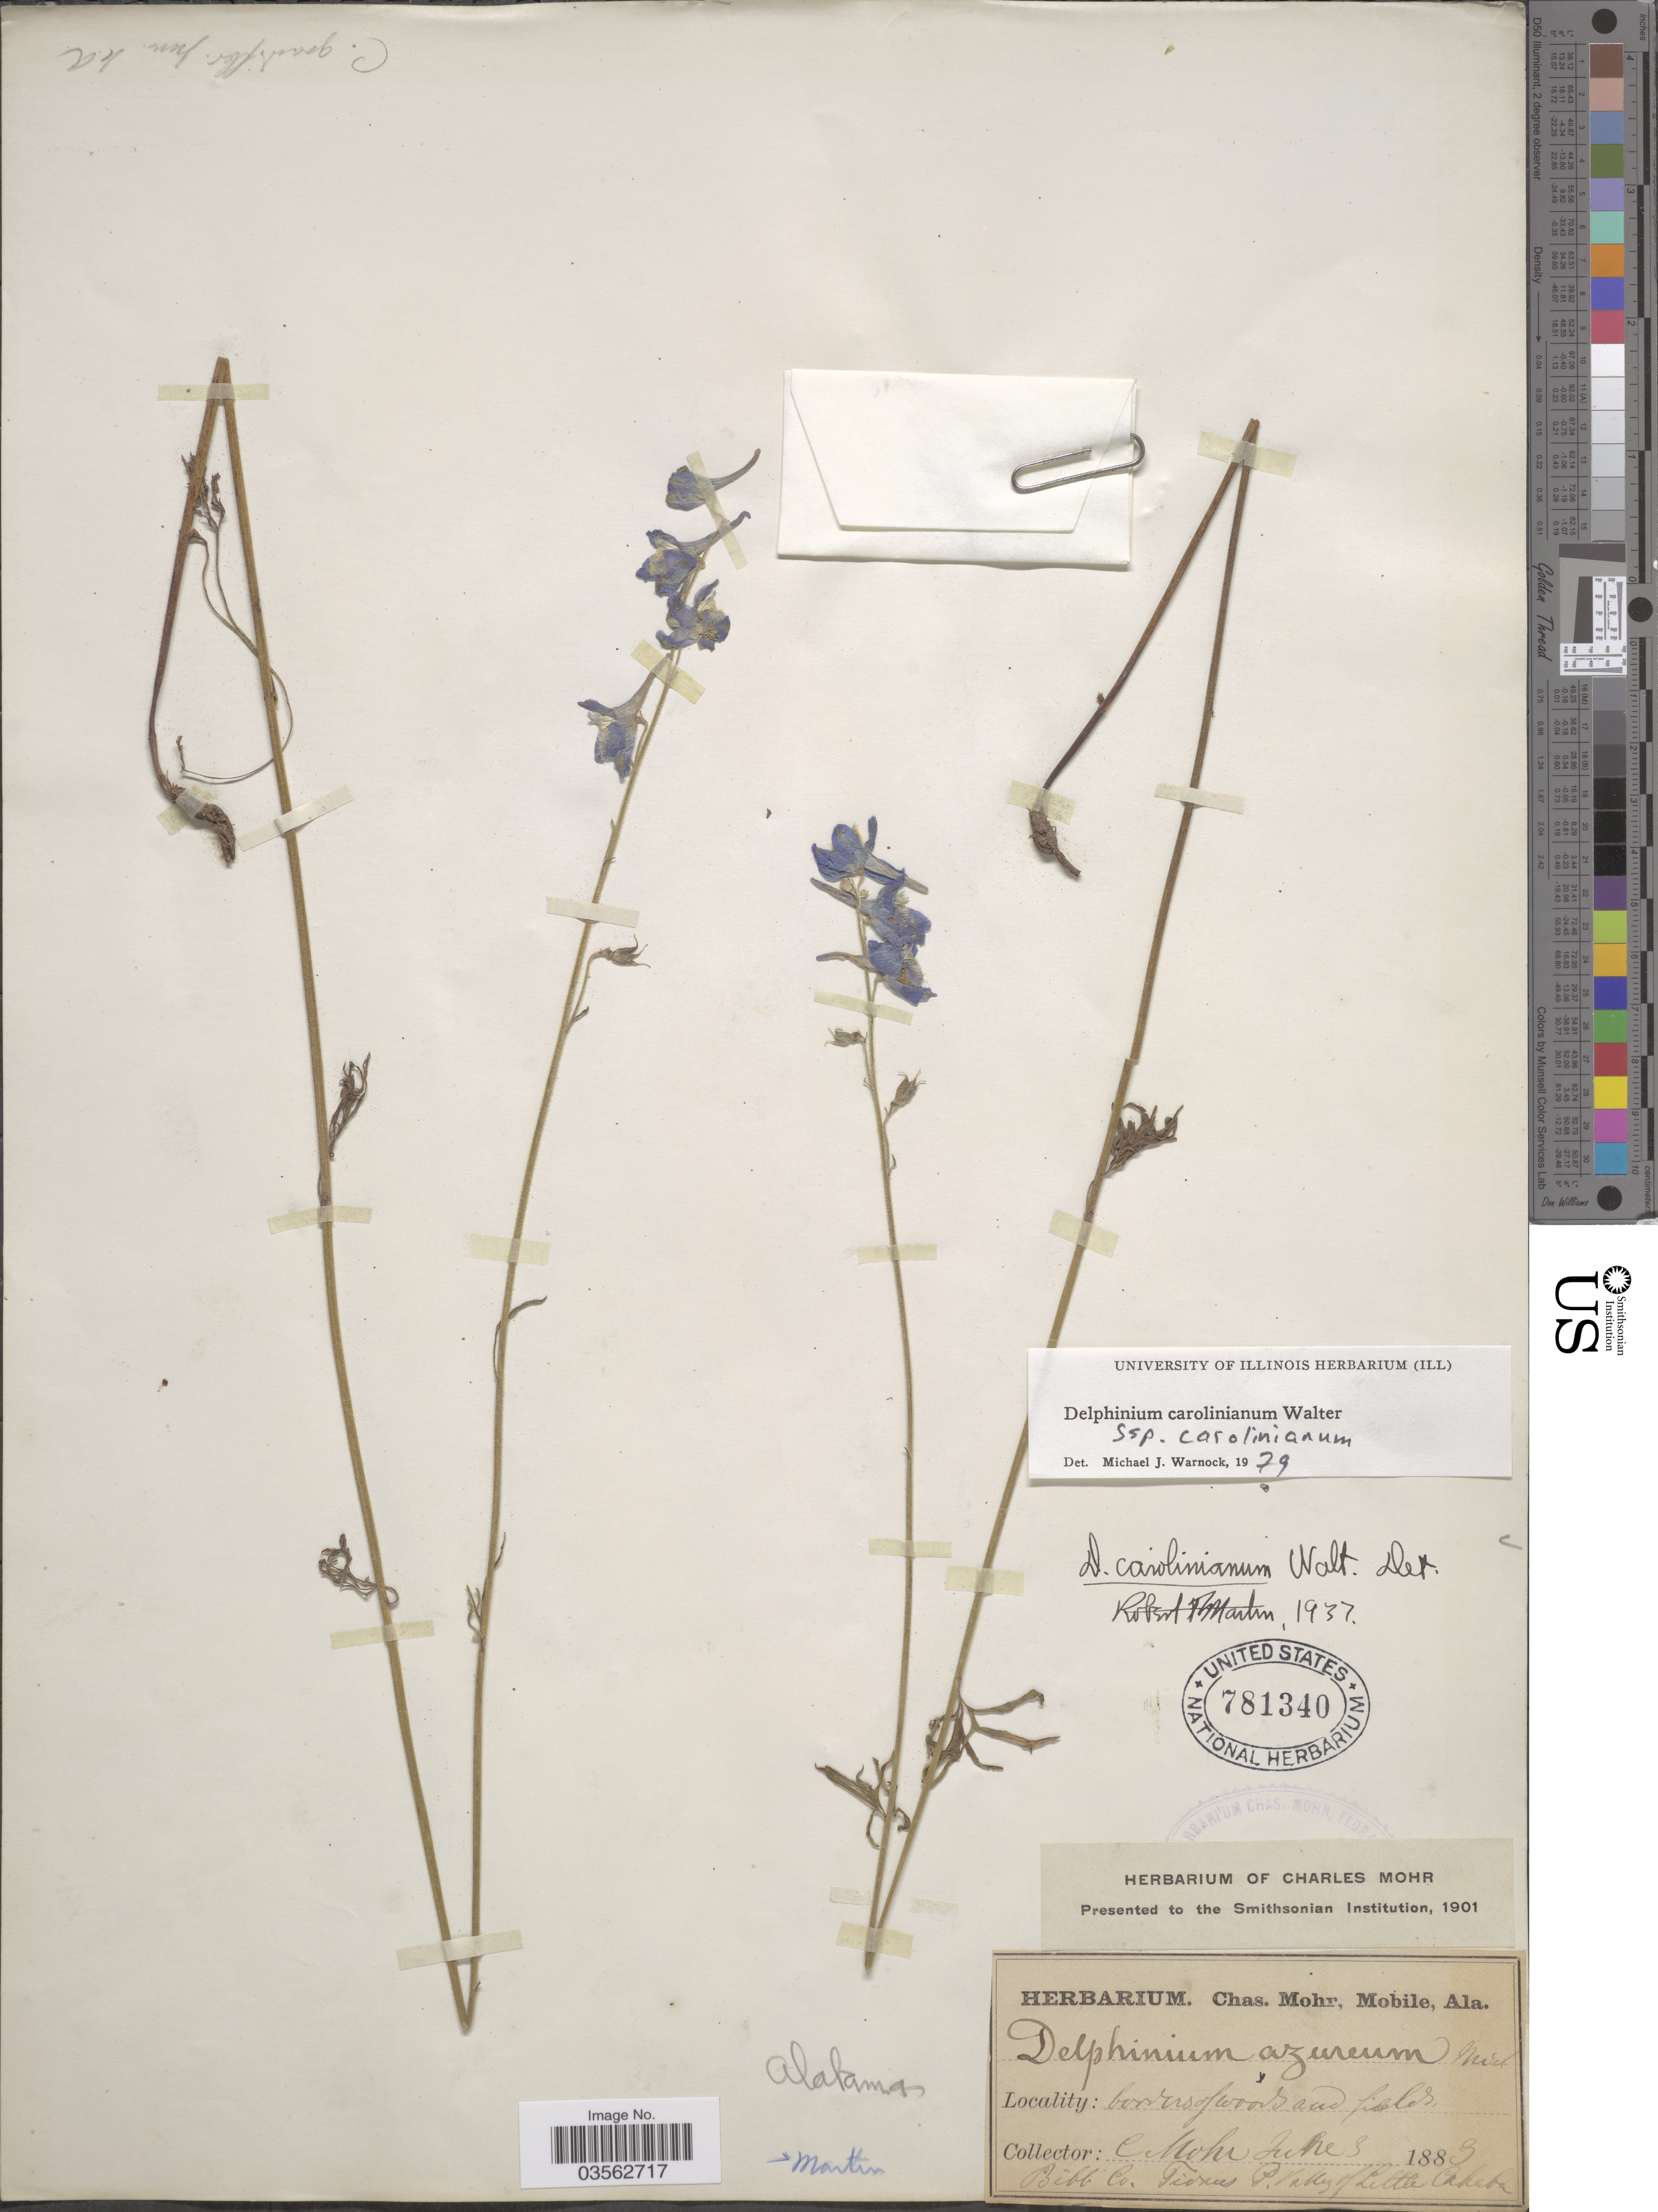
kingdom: Plantae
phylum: Tracheophyta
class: Magnoliopsida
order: Ranunculales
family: Ranunculaceae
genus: Delphinium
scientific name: Delphinium carolinianum subsp. carolinianum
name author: Walter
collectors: Mohr, C. T. (herbarium)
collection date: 1883-06-03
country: United States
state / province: Alabama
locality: Borders of woods and fields. Bibb Co. Valley of Little Cahaba.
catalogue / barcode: US 781340